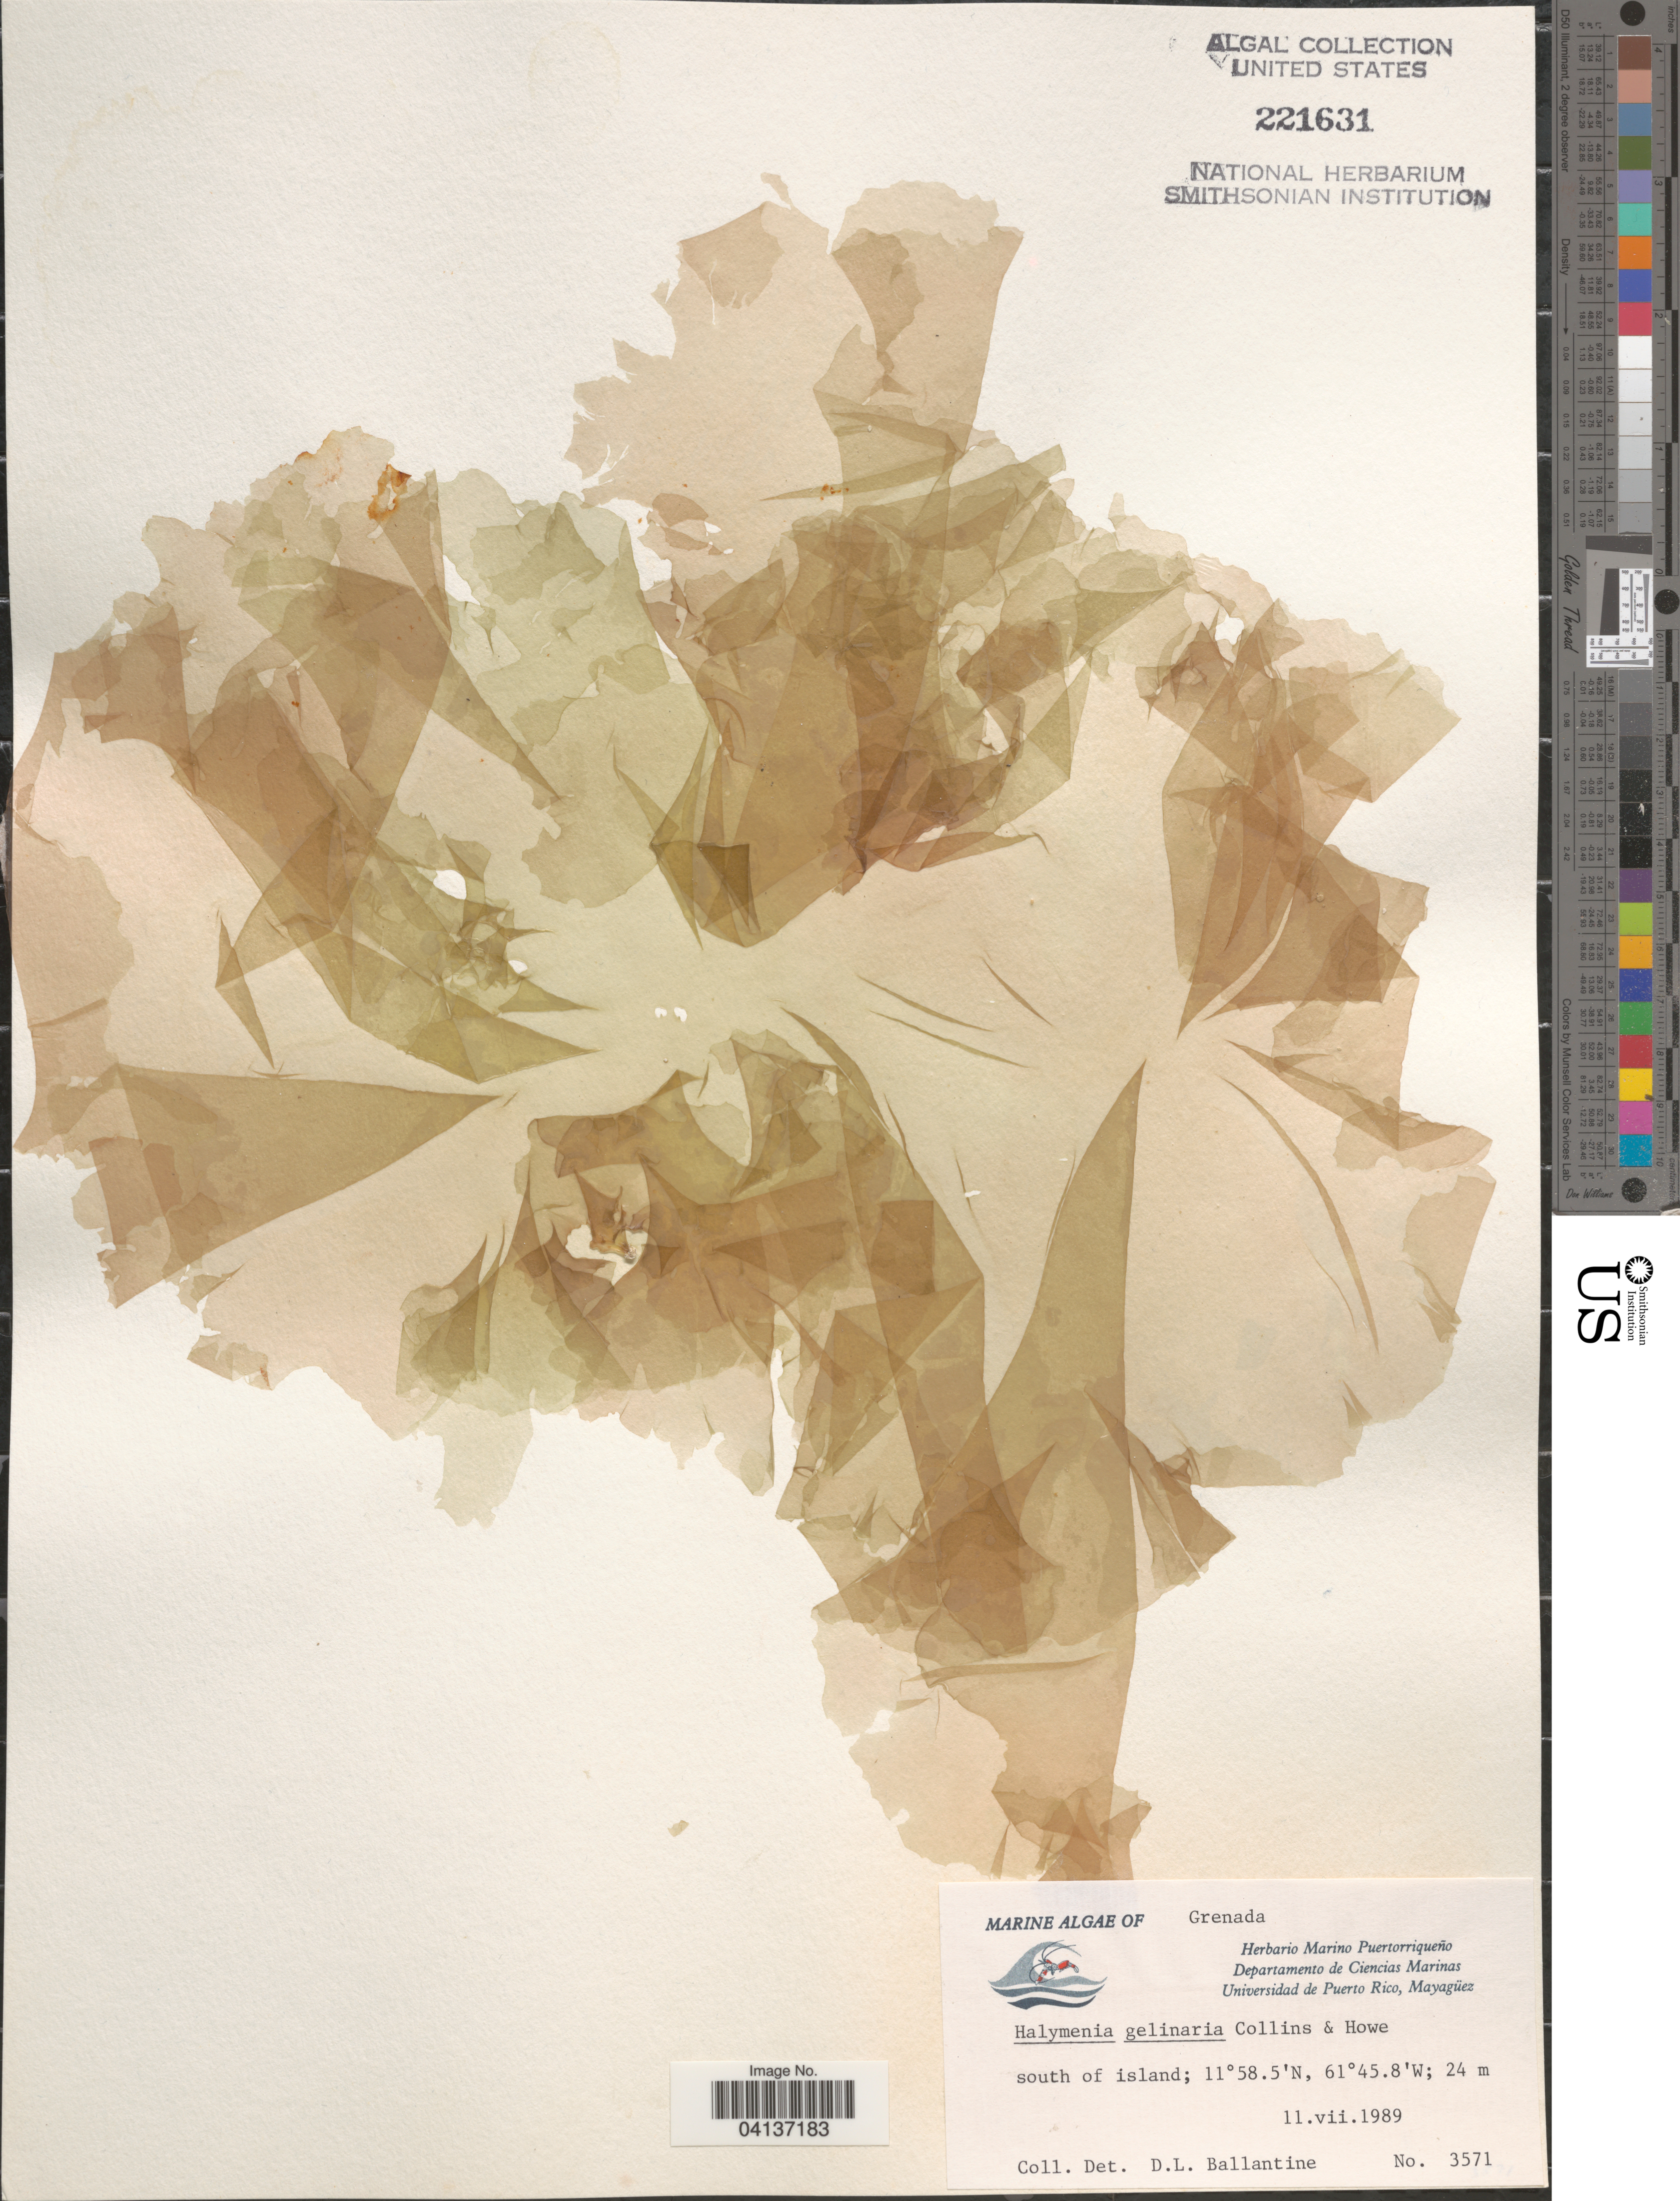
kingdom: Plantae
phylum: Rhodophyta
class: Florideophyceae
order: Halymeniales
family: Halymeniaceae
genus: Halymenia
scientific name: Halymenia floridana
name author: J. Agardh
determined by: Algae name updating Project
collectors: D.L. Ballantine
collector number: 3571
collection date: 1989-07-11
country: Grenada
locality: South of island.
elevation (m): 24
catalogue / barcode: US 221631